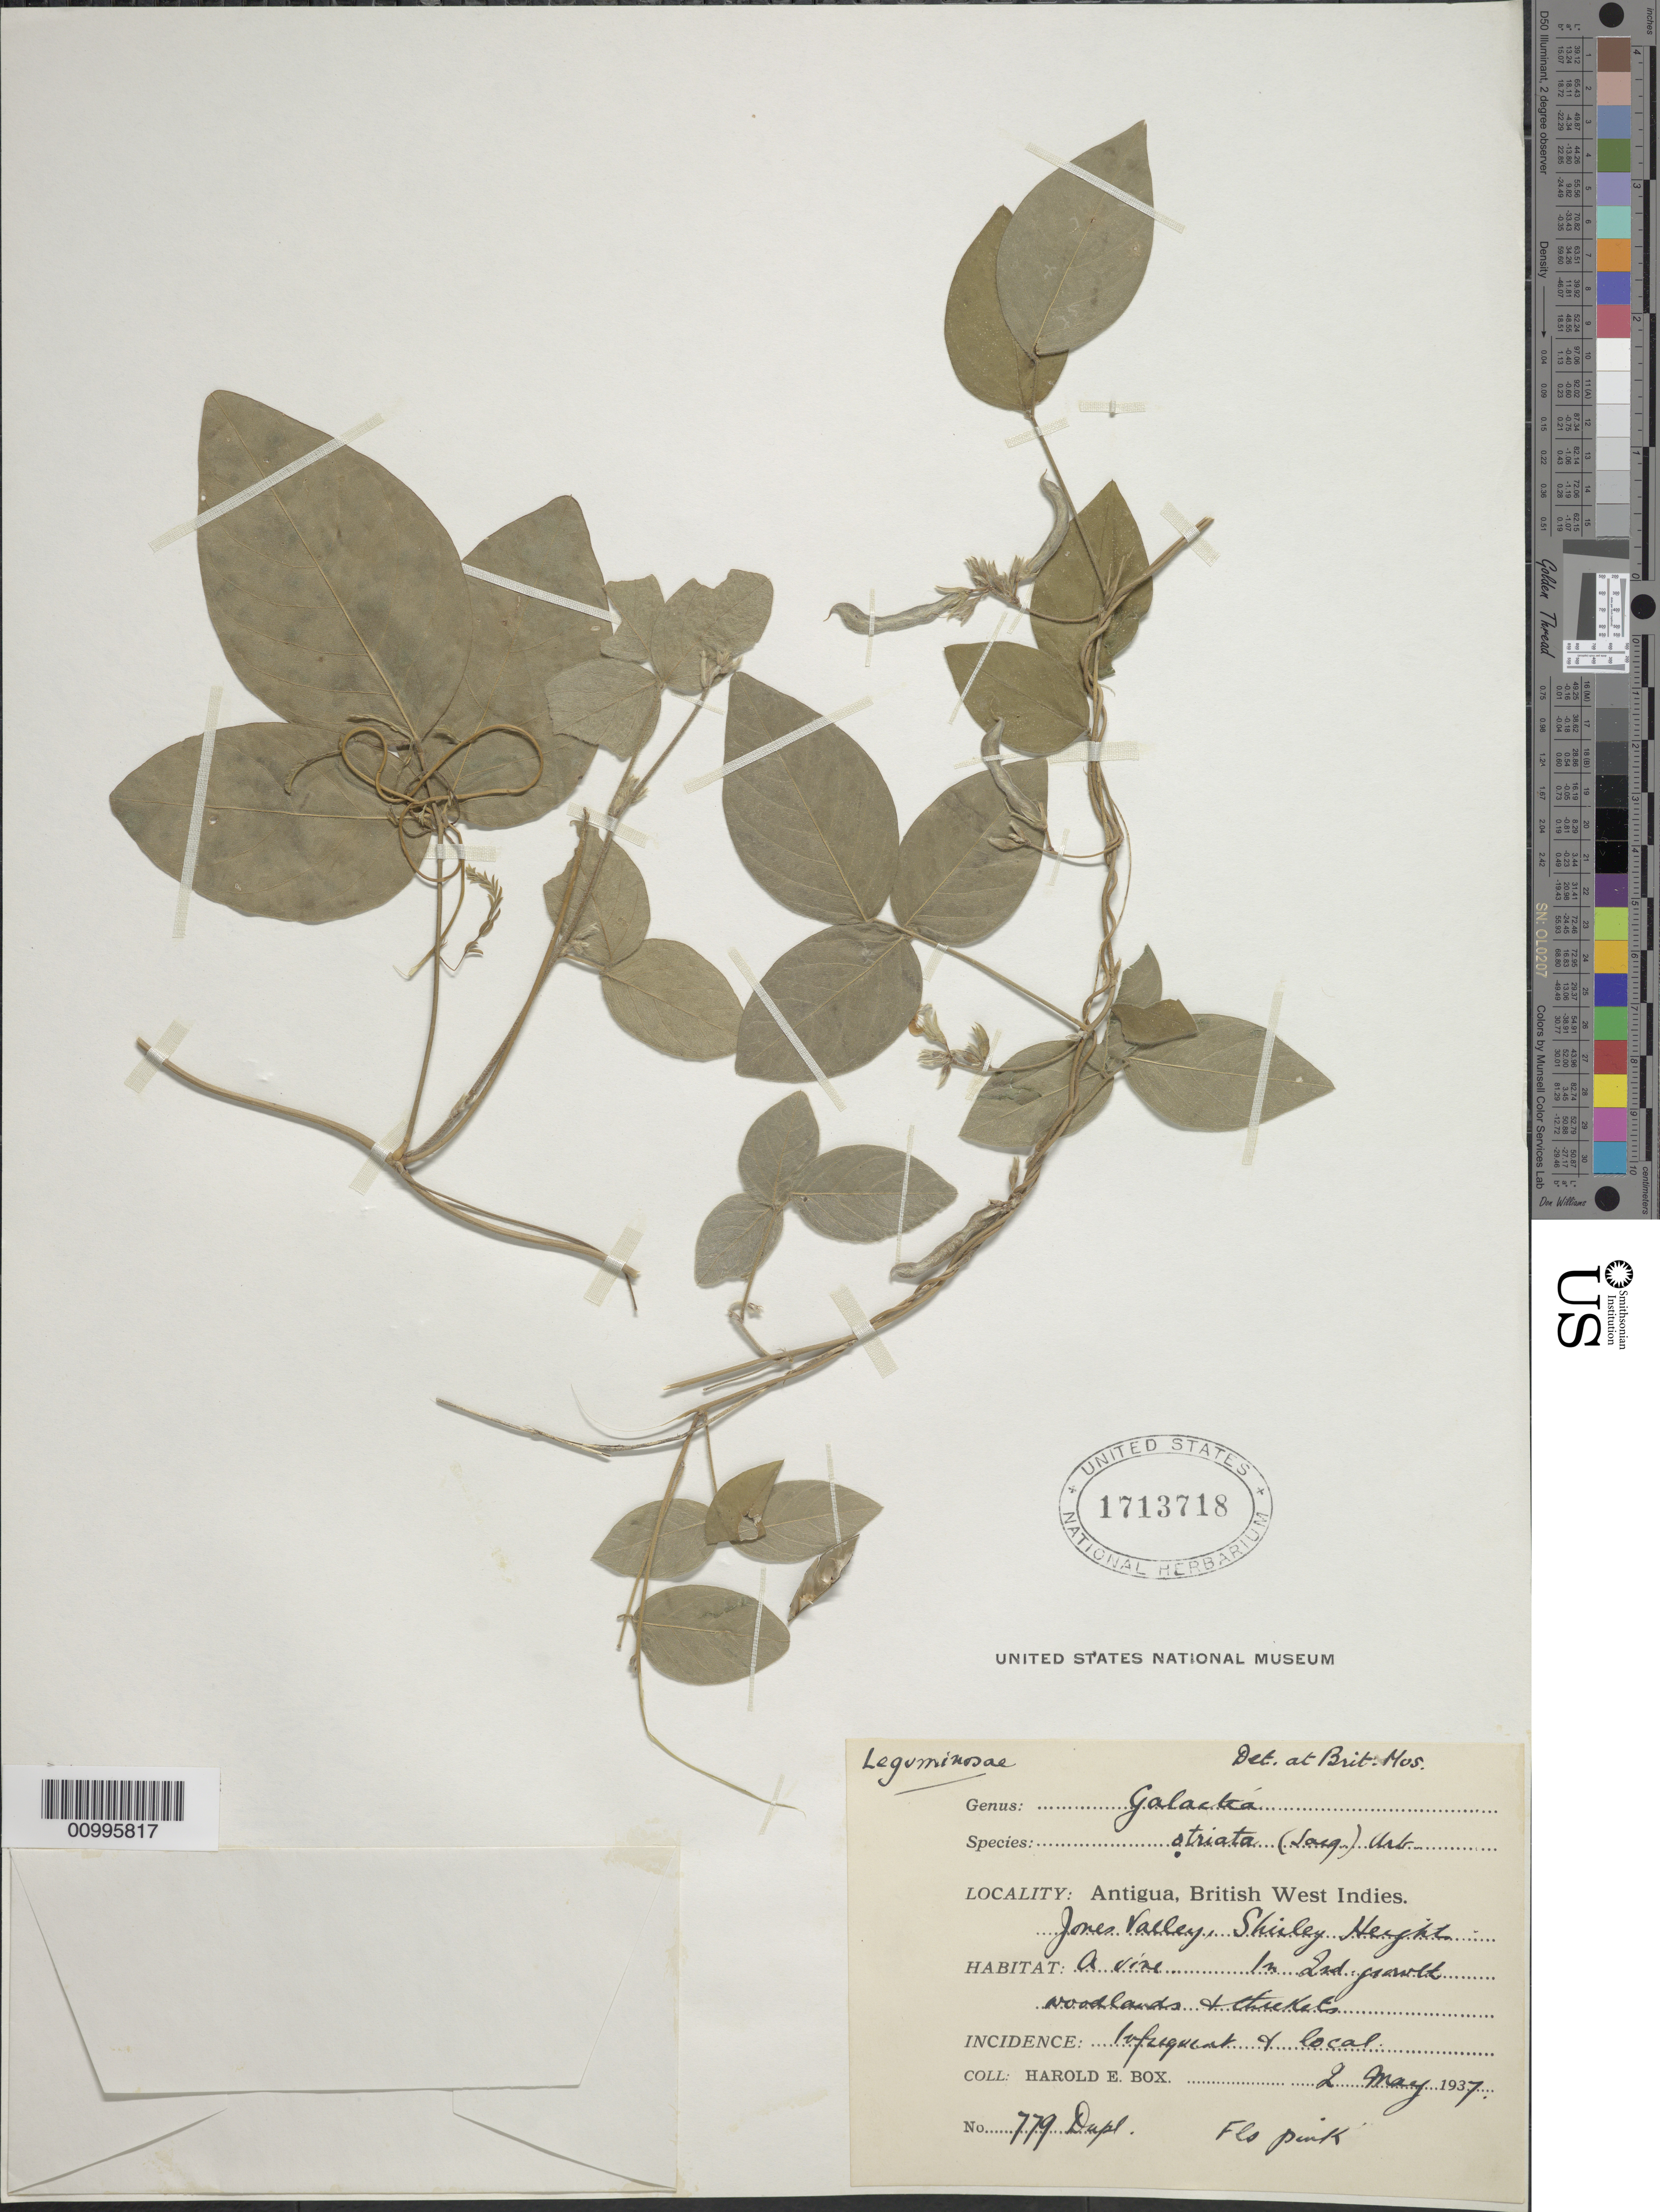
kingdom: Plantae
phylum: Tracheophyta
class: Magnoliopsida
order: Fabales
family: Fabaceae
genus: Galactia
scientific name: Galactia striata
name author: (Jacq.) Urb.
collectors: H. E. Box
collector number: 779 dupl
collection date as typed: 02 May 1937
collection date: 1937-05-02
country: Antigua and Barbuda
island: Antigua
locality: Jones Valley, infrequent and local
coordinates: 0 N, 0 E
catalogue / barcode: US 1713718